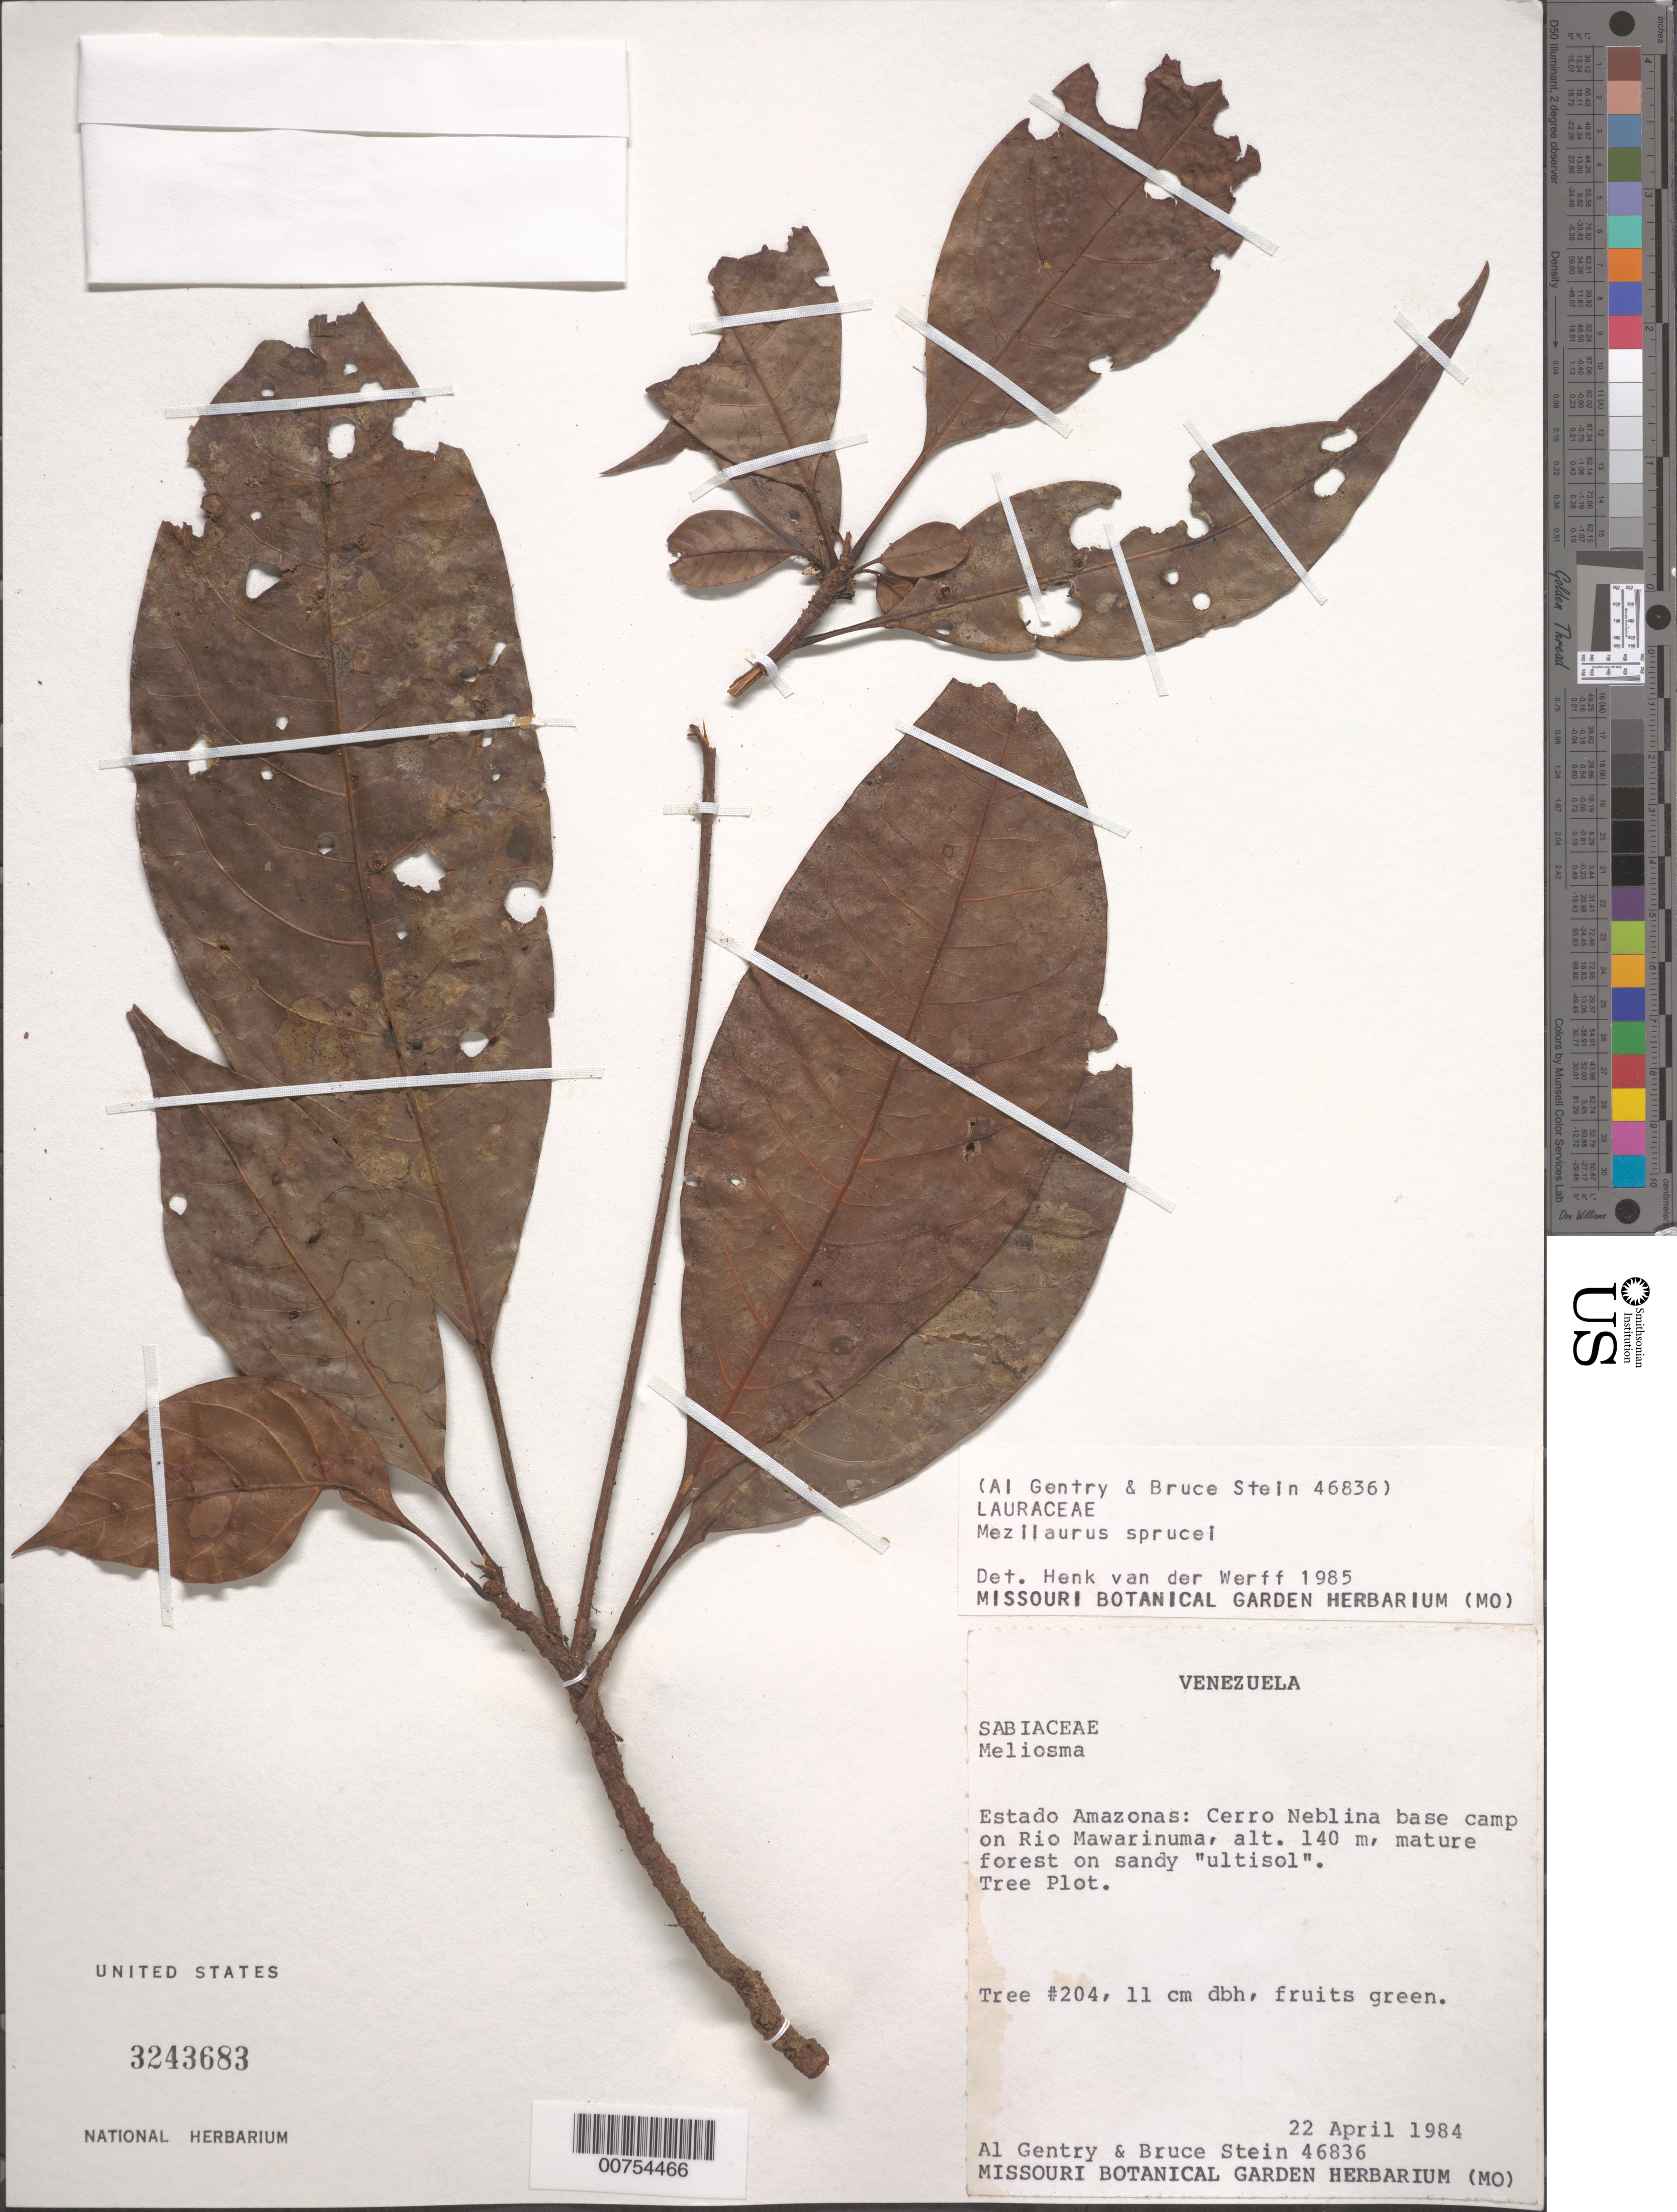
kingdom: Plantae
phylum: Tracheophyta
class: Magnoliopsida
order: Laurales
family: Lauraceae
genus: Mezilaurus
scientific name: Mezilaurus sprucei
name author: (Meisn.) Taub. ex Mez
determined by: van der Werff, H., (MO), Missouri Botanical Garden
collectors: A. H. Gentry & B. Stein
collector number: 46836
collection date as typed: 22-Apr-84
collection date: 1984-04-22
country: Venezuela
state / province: Amazonas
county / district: Río Negro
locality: Cerro de La Neblina, base camp along Río Mawarinuma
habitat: Mature forest on sandy "ultisol", tree plot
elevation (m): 140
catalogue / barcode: US 3243693